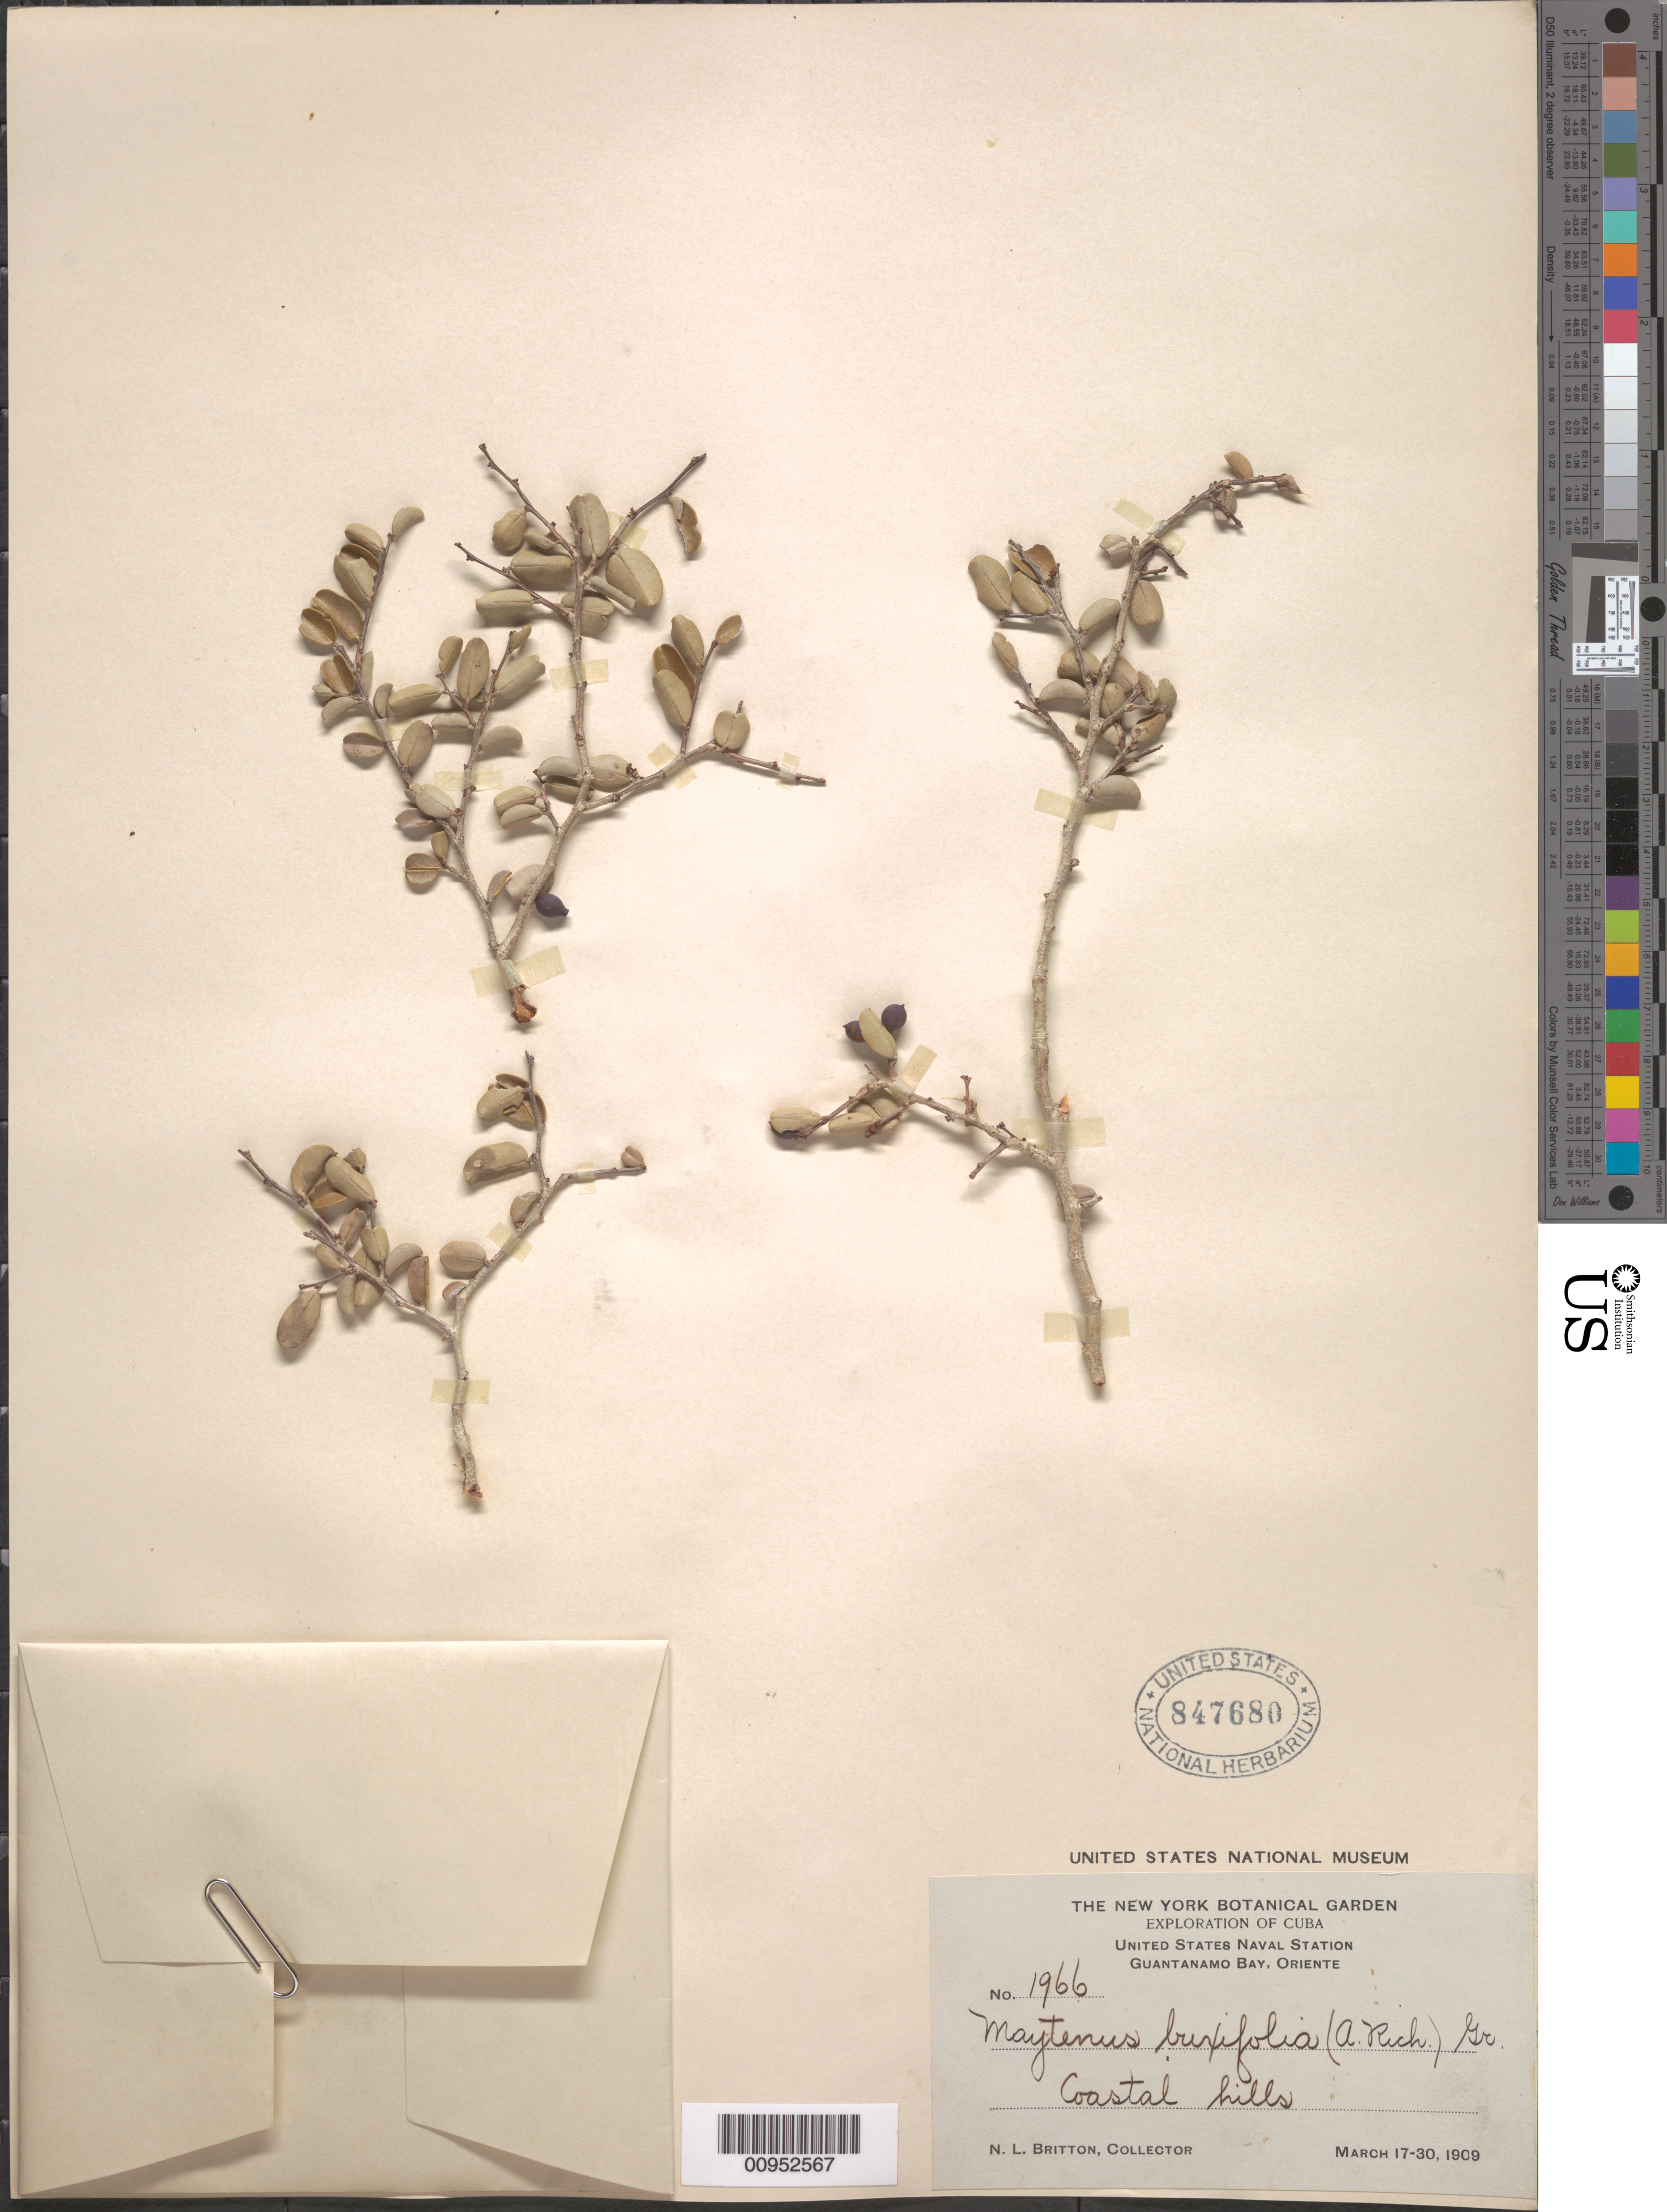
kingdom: Plantae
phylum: Tracheophyta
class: Magnoliopsida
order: Celastrales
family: Celastraceae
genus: Maytenus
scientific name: Maytenus buxifolia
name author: (A. Rich.) Griseb.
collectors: N. Britton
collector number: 1966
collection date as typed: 17 Mar 1909 to 30 Mar 1909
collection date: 1909-03-17/1909-03-30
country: Cuba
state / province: Guantanamo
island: Cuba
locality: Guantánamo Bay, U S Naval Station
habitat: Coastal hills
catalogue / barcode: US 847680